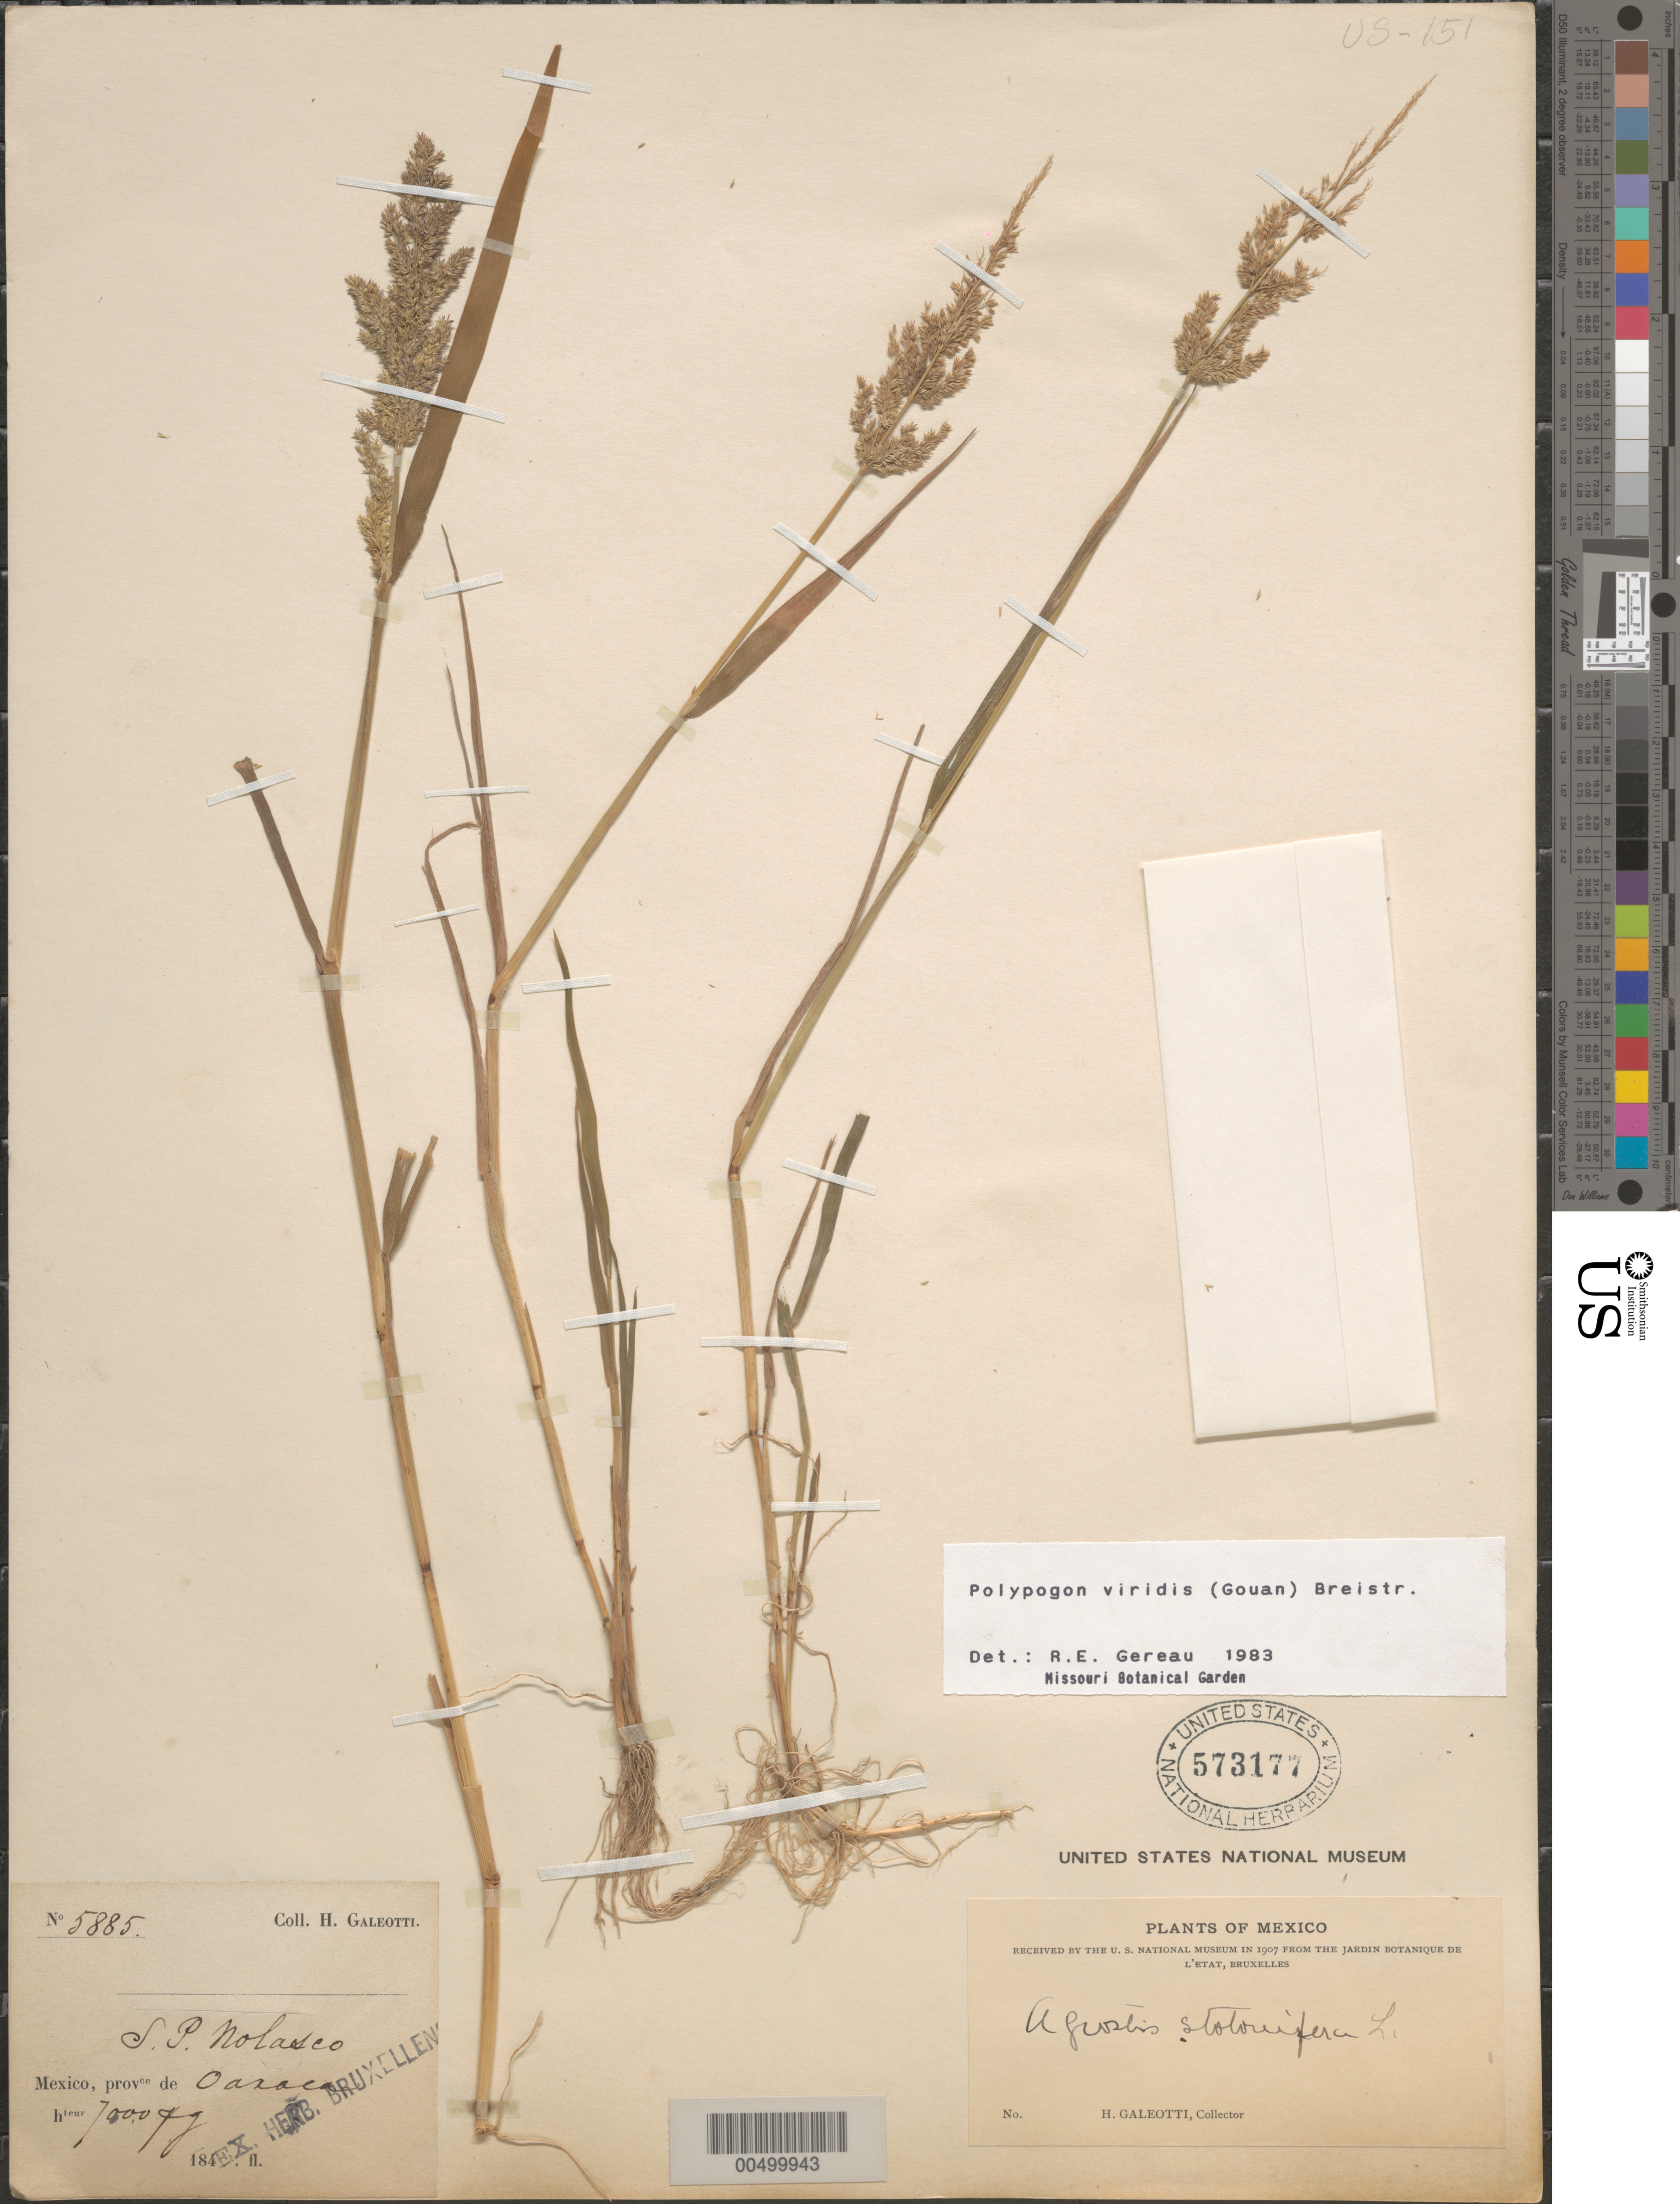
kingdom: Plantae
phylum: Tracheophyta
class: Liliopsida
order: Poales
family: Poaceae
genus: Polypogon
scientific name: Polypogon viridis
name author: (Gouan) Breistroffer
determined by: Gereau, R. E.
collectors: H. G. Galeotti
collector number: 5885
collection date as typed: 184?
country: Mexico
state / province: Oaxaca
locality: San Pedro Nolasco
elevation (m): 2134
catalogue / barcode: US 573177